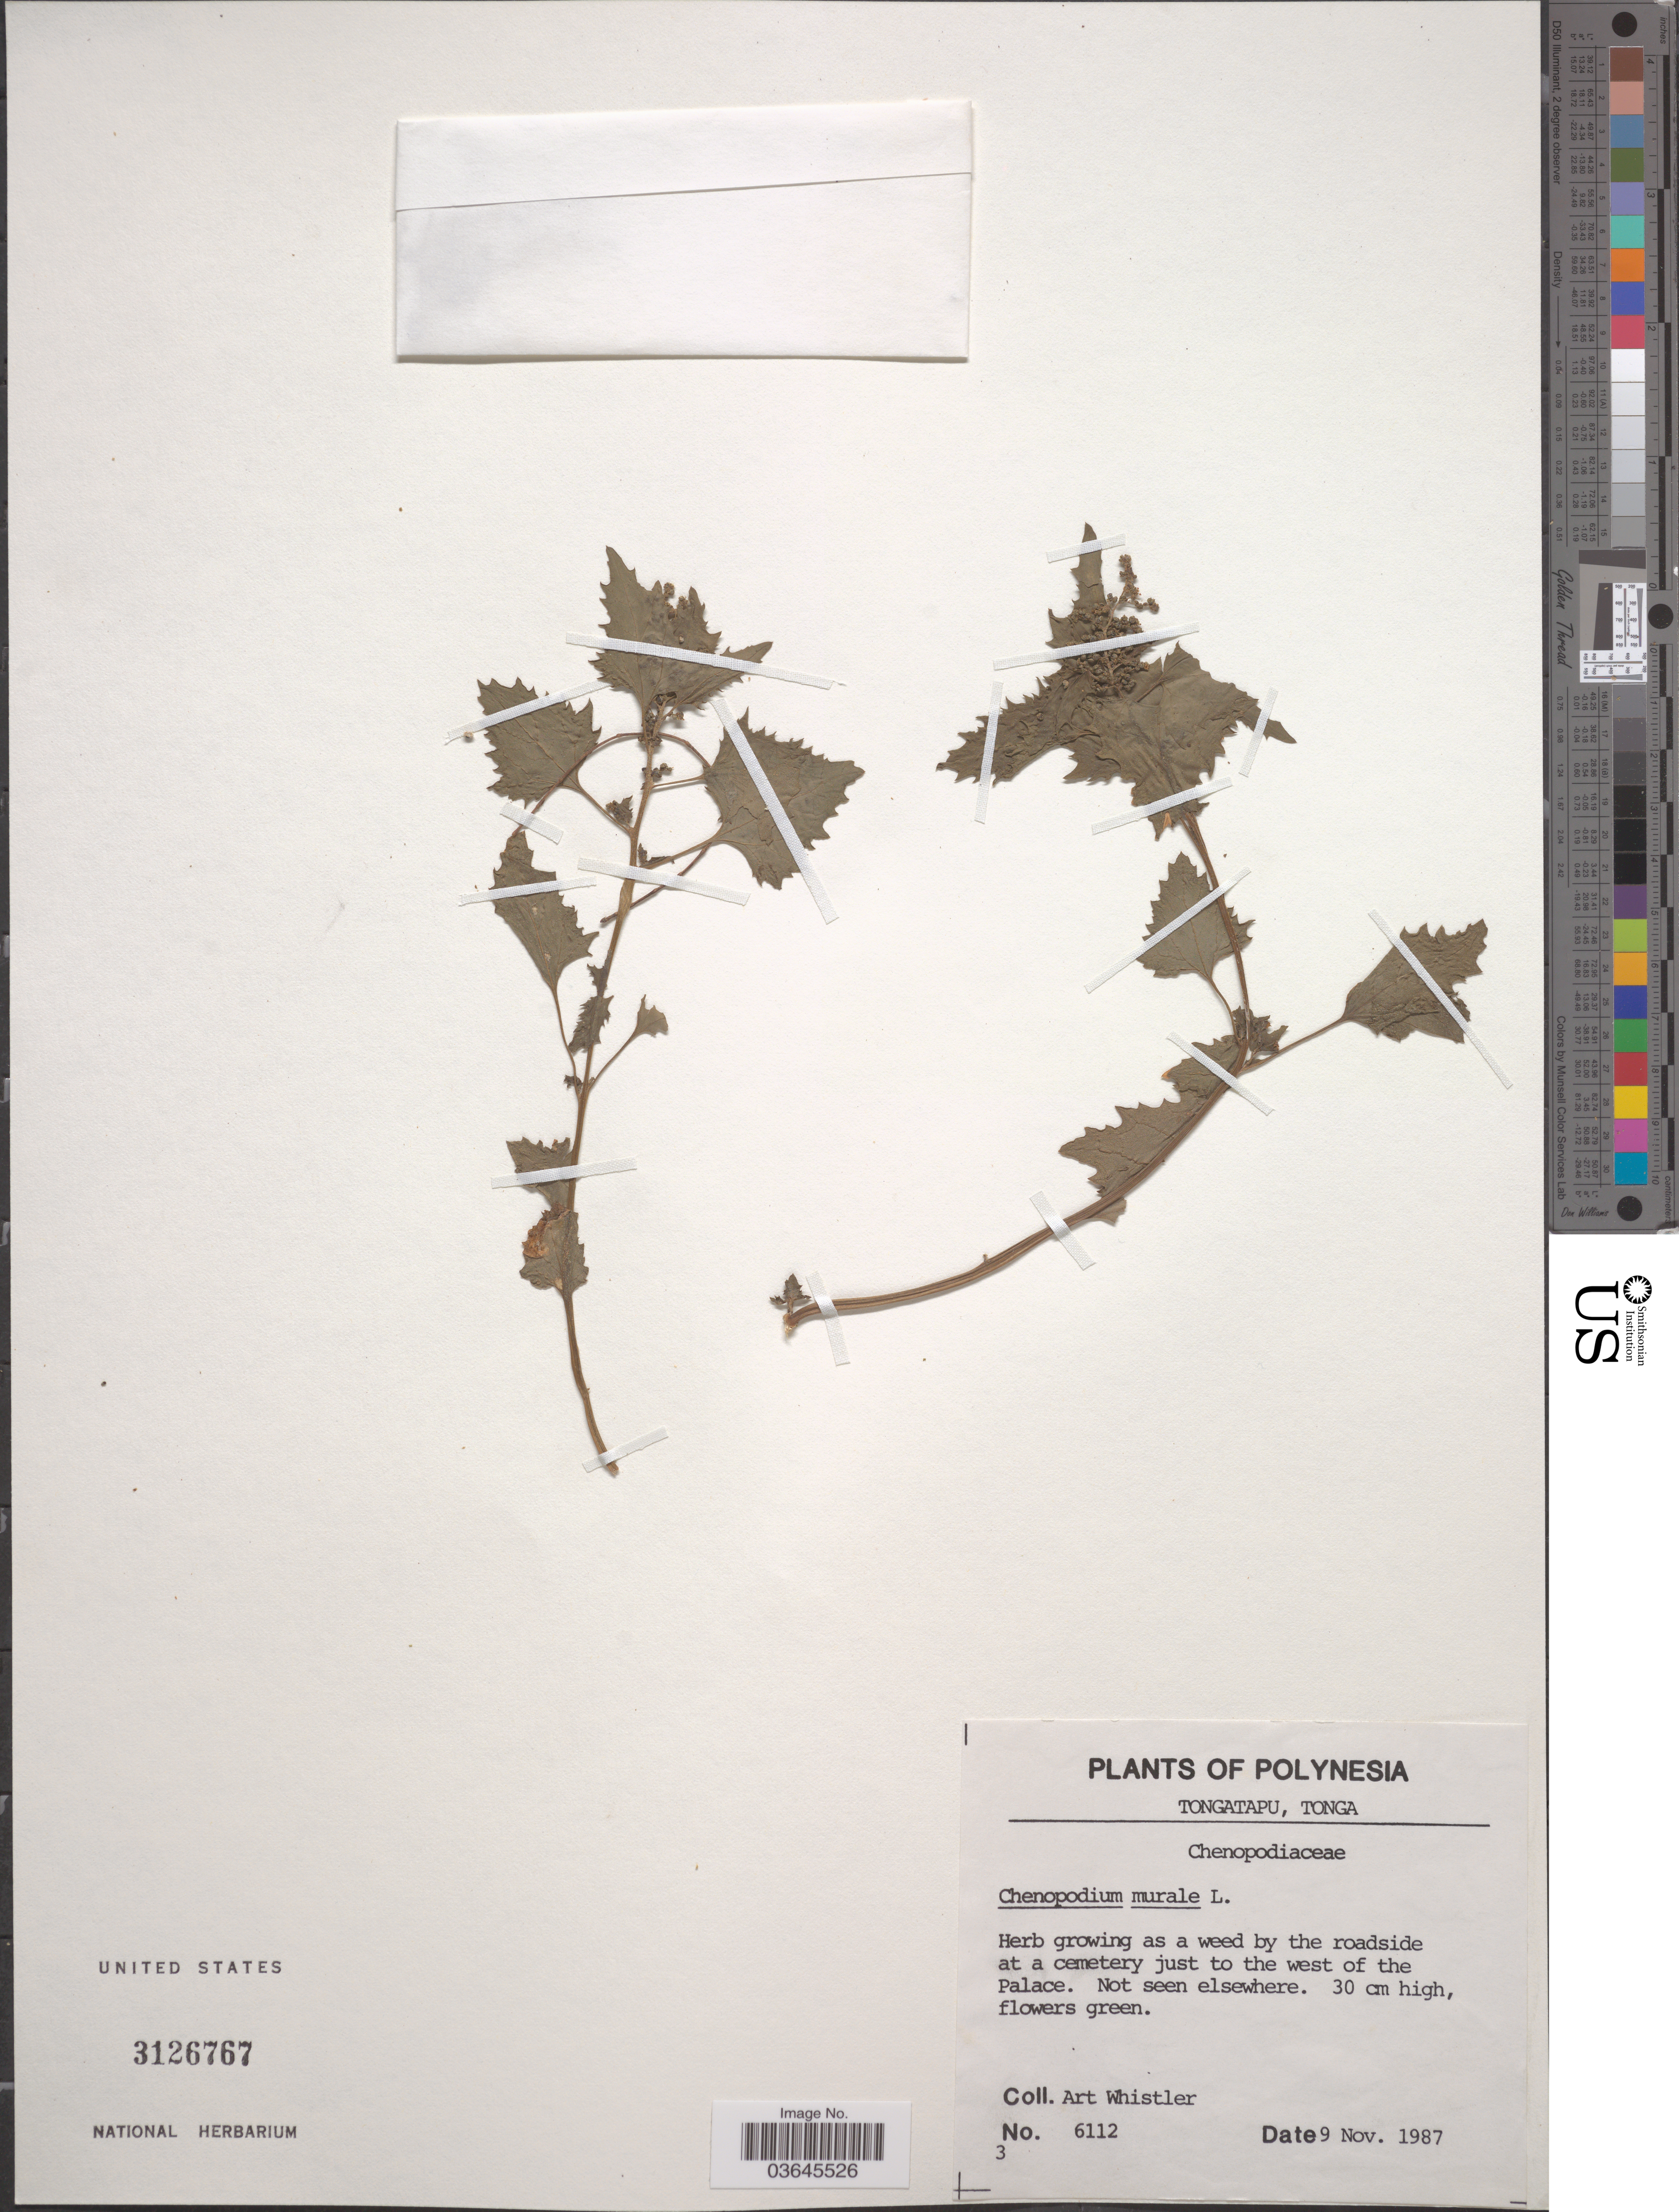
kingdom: Plantae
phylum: Tracheophyta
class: Magnoliopsida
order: Caryophyllales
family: Amaranthaceae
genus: Chenopodiastrum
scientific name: Chenopodiastrum murale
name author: (L.) S. Fuentes et al.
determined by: Wagner, W. L., (BOT), Smithsonian Institution - National Museum of Natural History (UNITED STATES)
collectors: A. Whistler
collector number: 6112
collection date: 1987-11-09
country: Tonga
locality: Polynesia, Tongatapu. By the roadside at a cemetery just to the west of the Palace.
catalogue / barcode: US 3126767